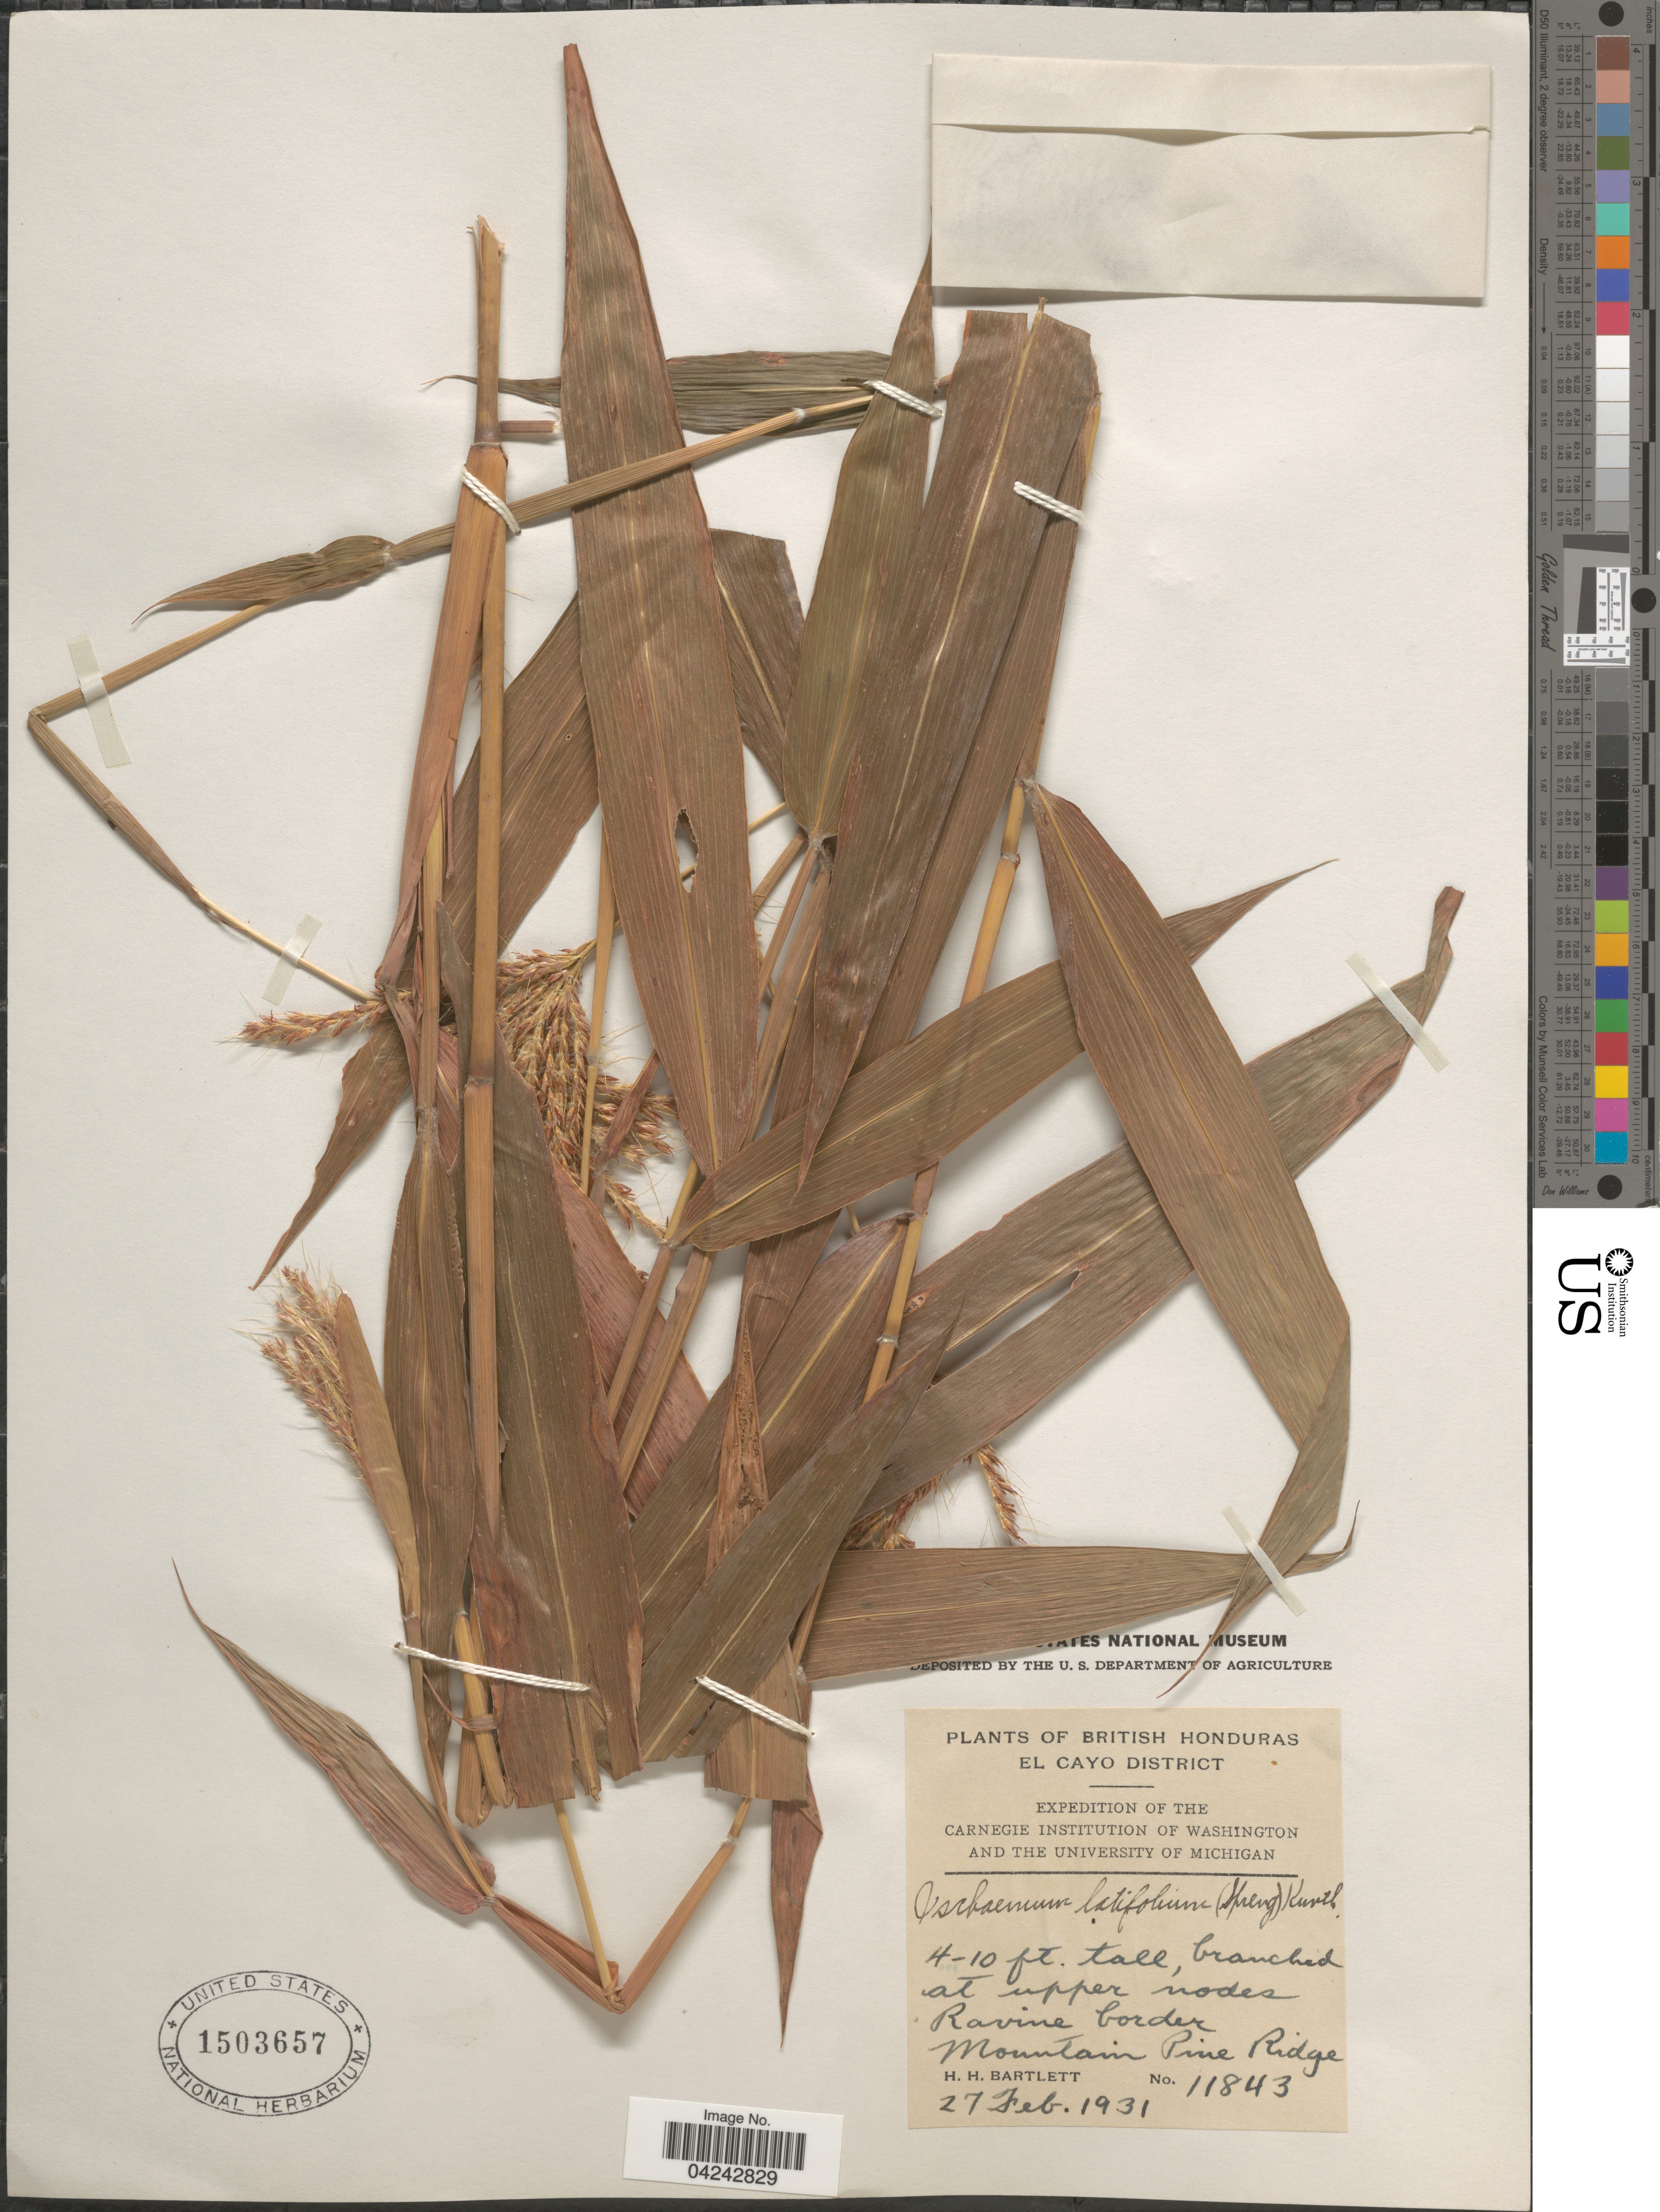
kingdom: Plantae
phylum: Tracheophyta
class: Liliopsida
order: Poales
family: Poaceae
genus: Ischaemum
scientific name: Ischaemum latifolium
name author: (Spreng.) Kunth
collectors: H. H. Bartlett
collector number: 11843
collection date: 1931-02-27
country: Belize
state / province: Cayo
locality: British Honduras. El Cayo District. Expedition of the Carnegie Institution of Washington and the University of Michigan. At upper nodes Ravine border. Mountain Pine Ridge.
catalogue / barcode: US 1503657